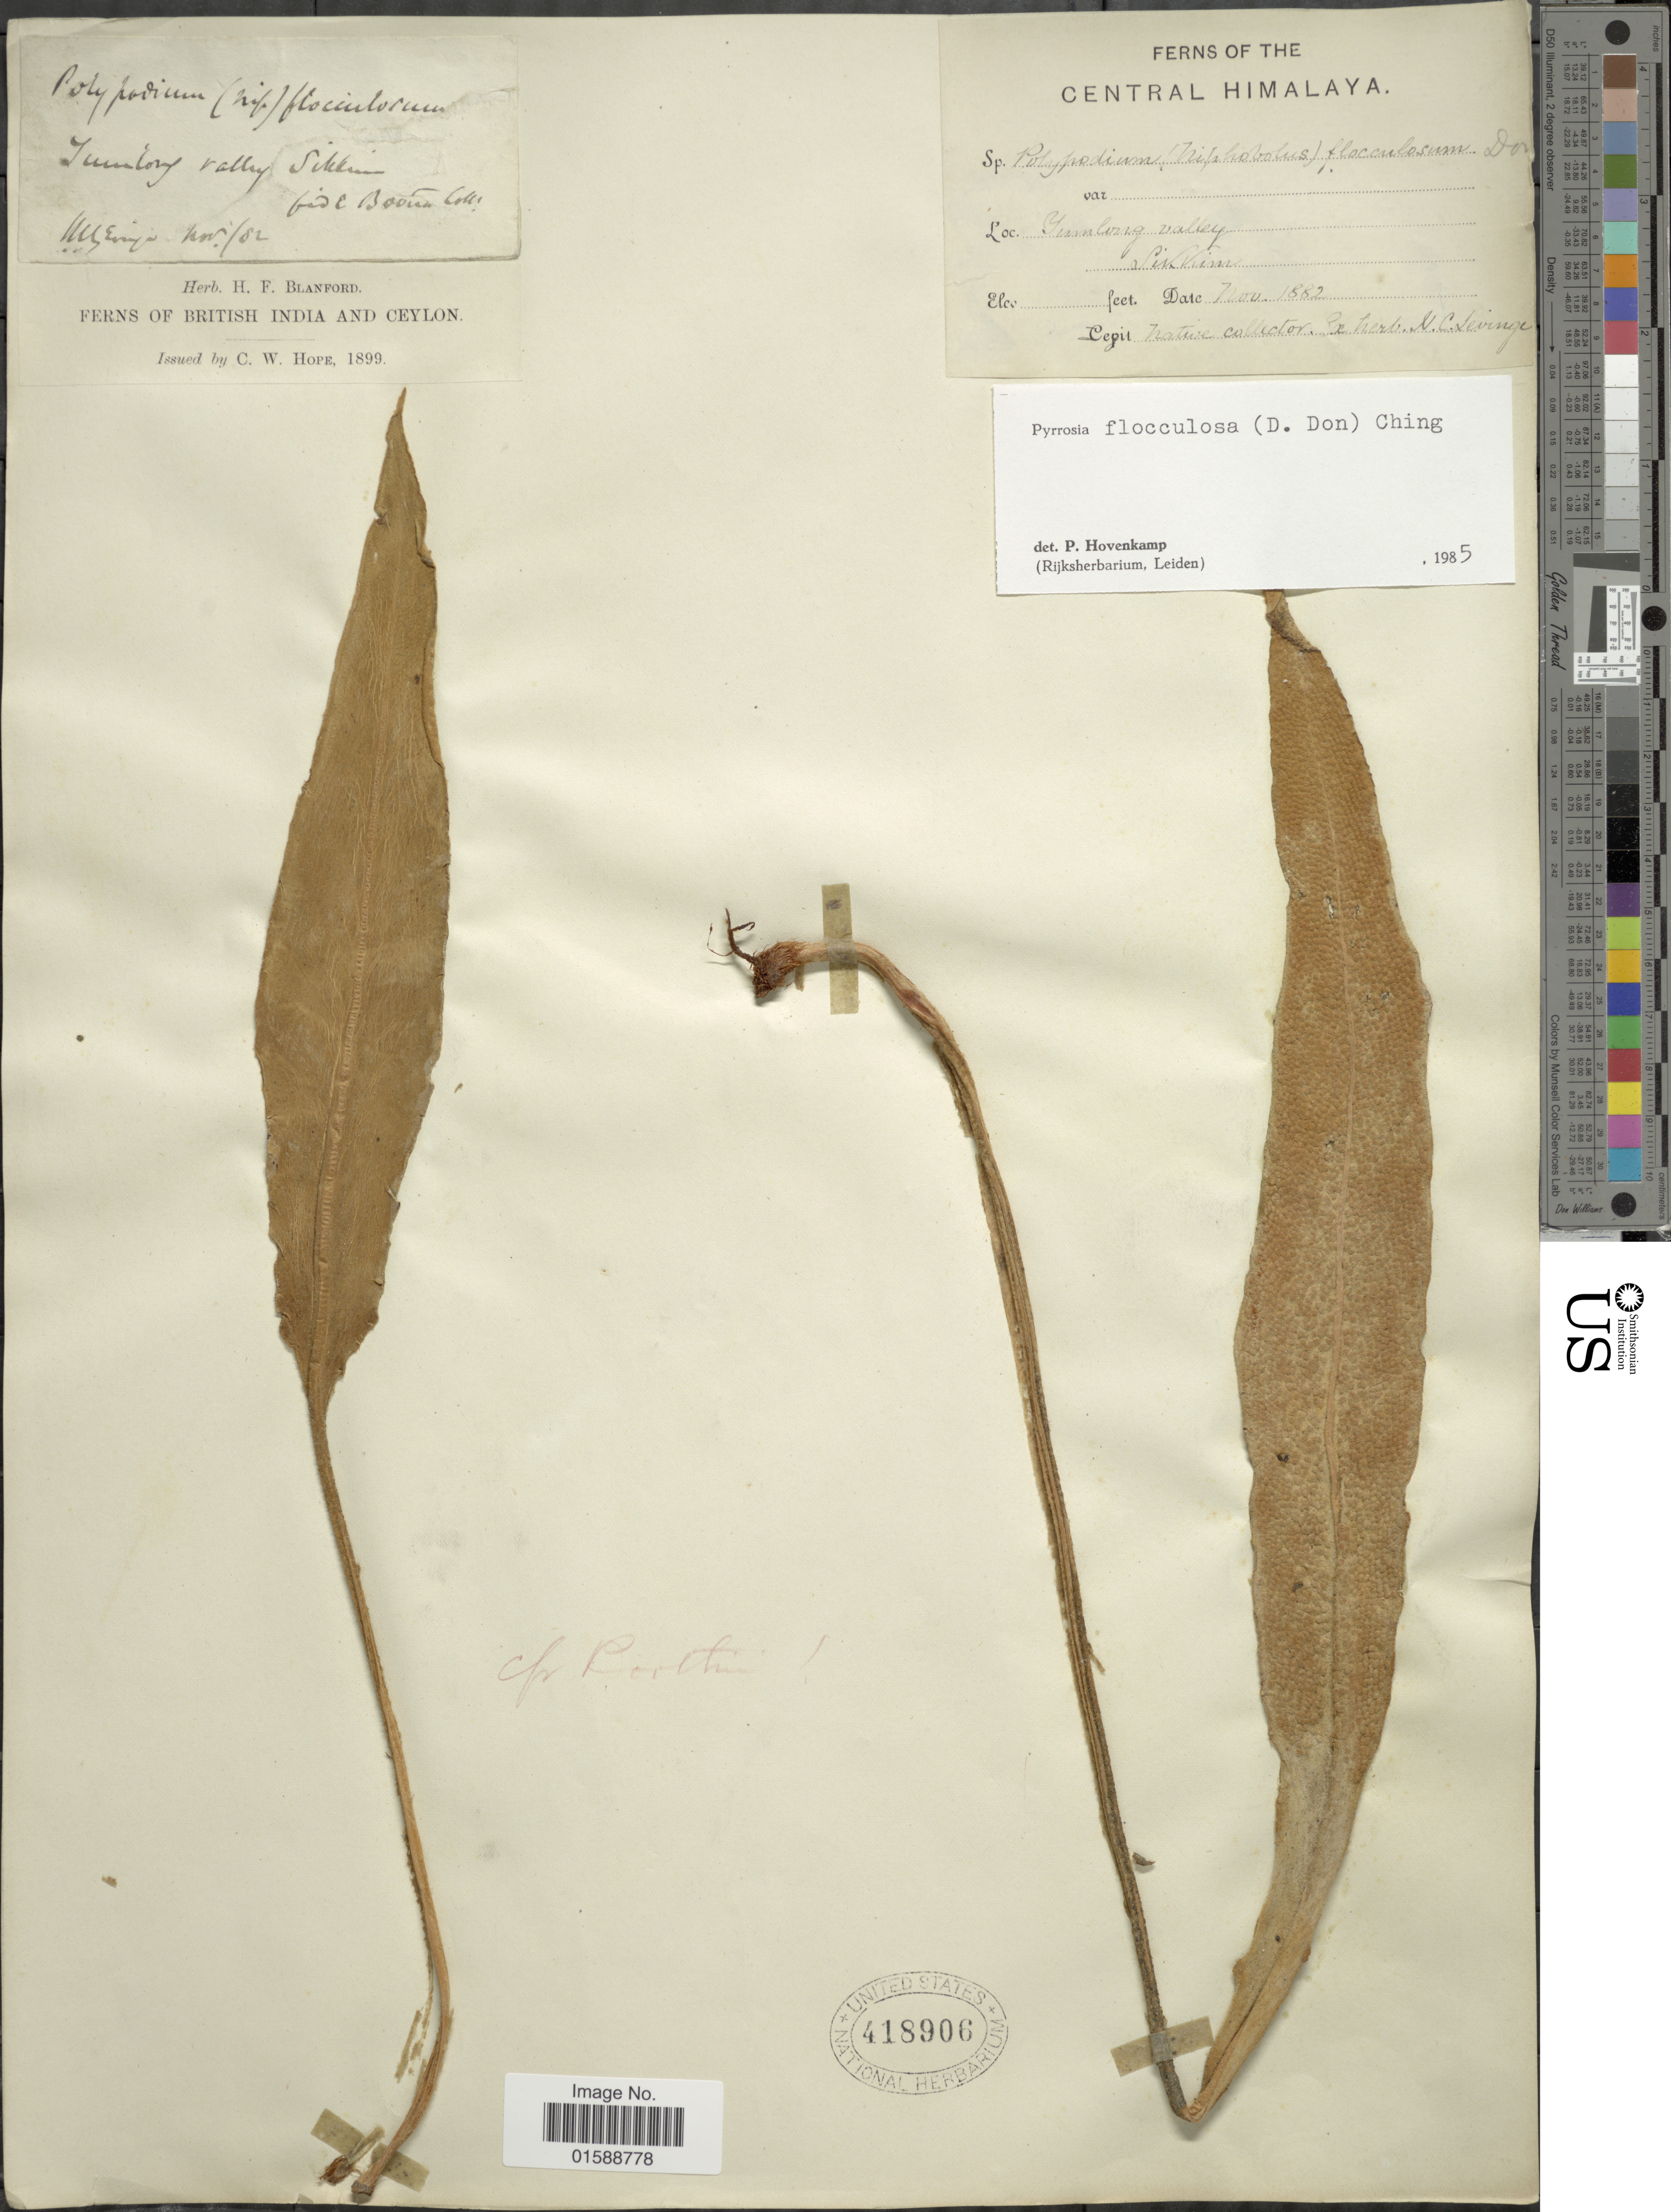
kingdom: Plantae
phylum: Tracheophyta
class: Polypodiopsida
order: Polypodiales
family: Polypodiaceae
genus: Pyrrosia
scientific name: Pyrrosia flocculosa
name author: (D. Don) Ching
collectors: Native collector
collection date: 1882-11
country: India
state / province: Sikkim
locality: Central Himalaya. Tumlong valley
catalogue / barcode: US 418906